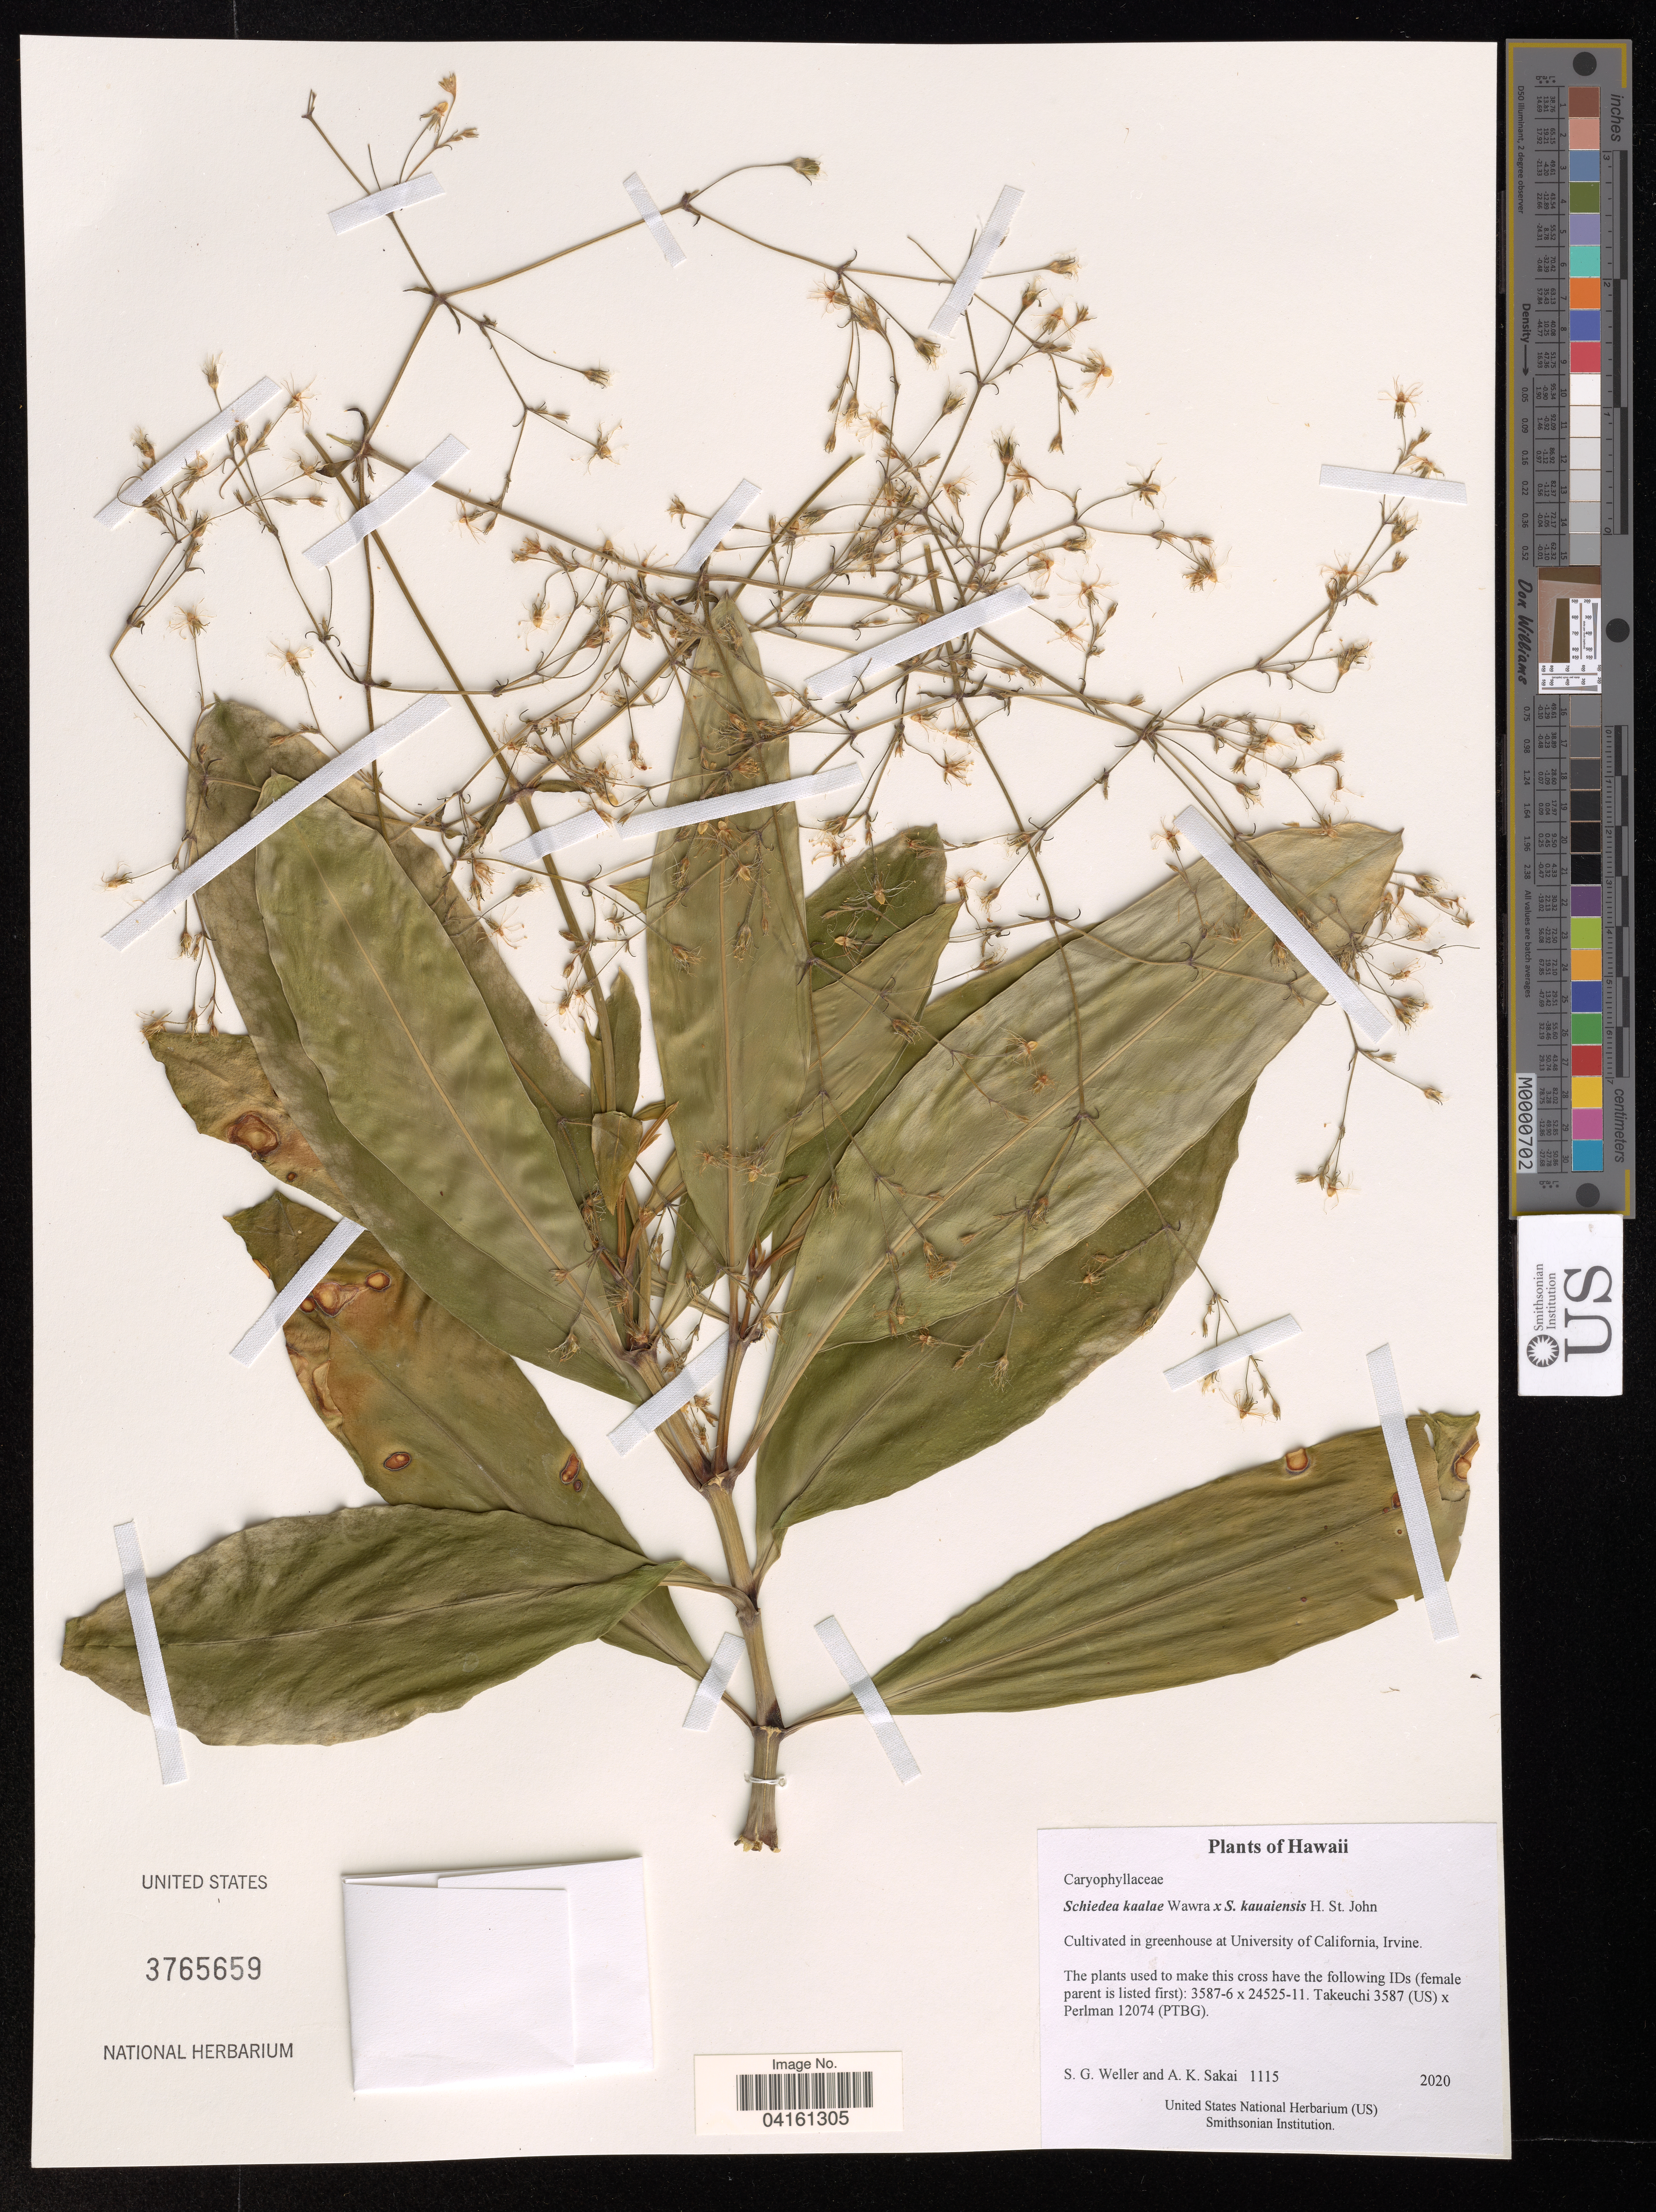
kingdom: Plantae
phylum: Tracheophyta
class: Magnoliopsida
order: Caryophyllales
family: Caryophyllaceae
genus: Schiedea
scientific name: Schiedea kaalae x S. kauaiensis H. St. John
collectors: S. G. Weller & A. Sakai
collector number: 1115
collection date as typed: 2020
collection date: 2020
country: United States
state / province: California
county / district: Orange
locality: Cultivated in greenhouse at University of California, Irvine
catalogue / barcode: US 3765659